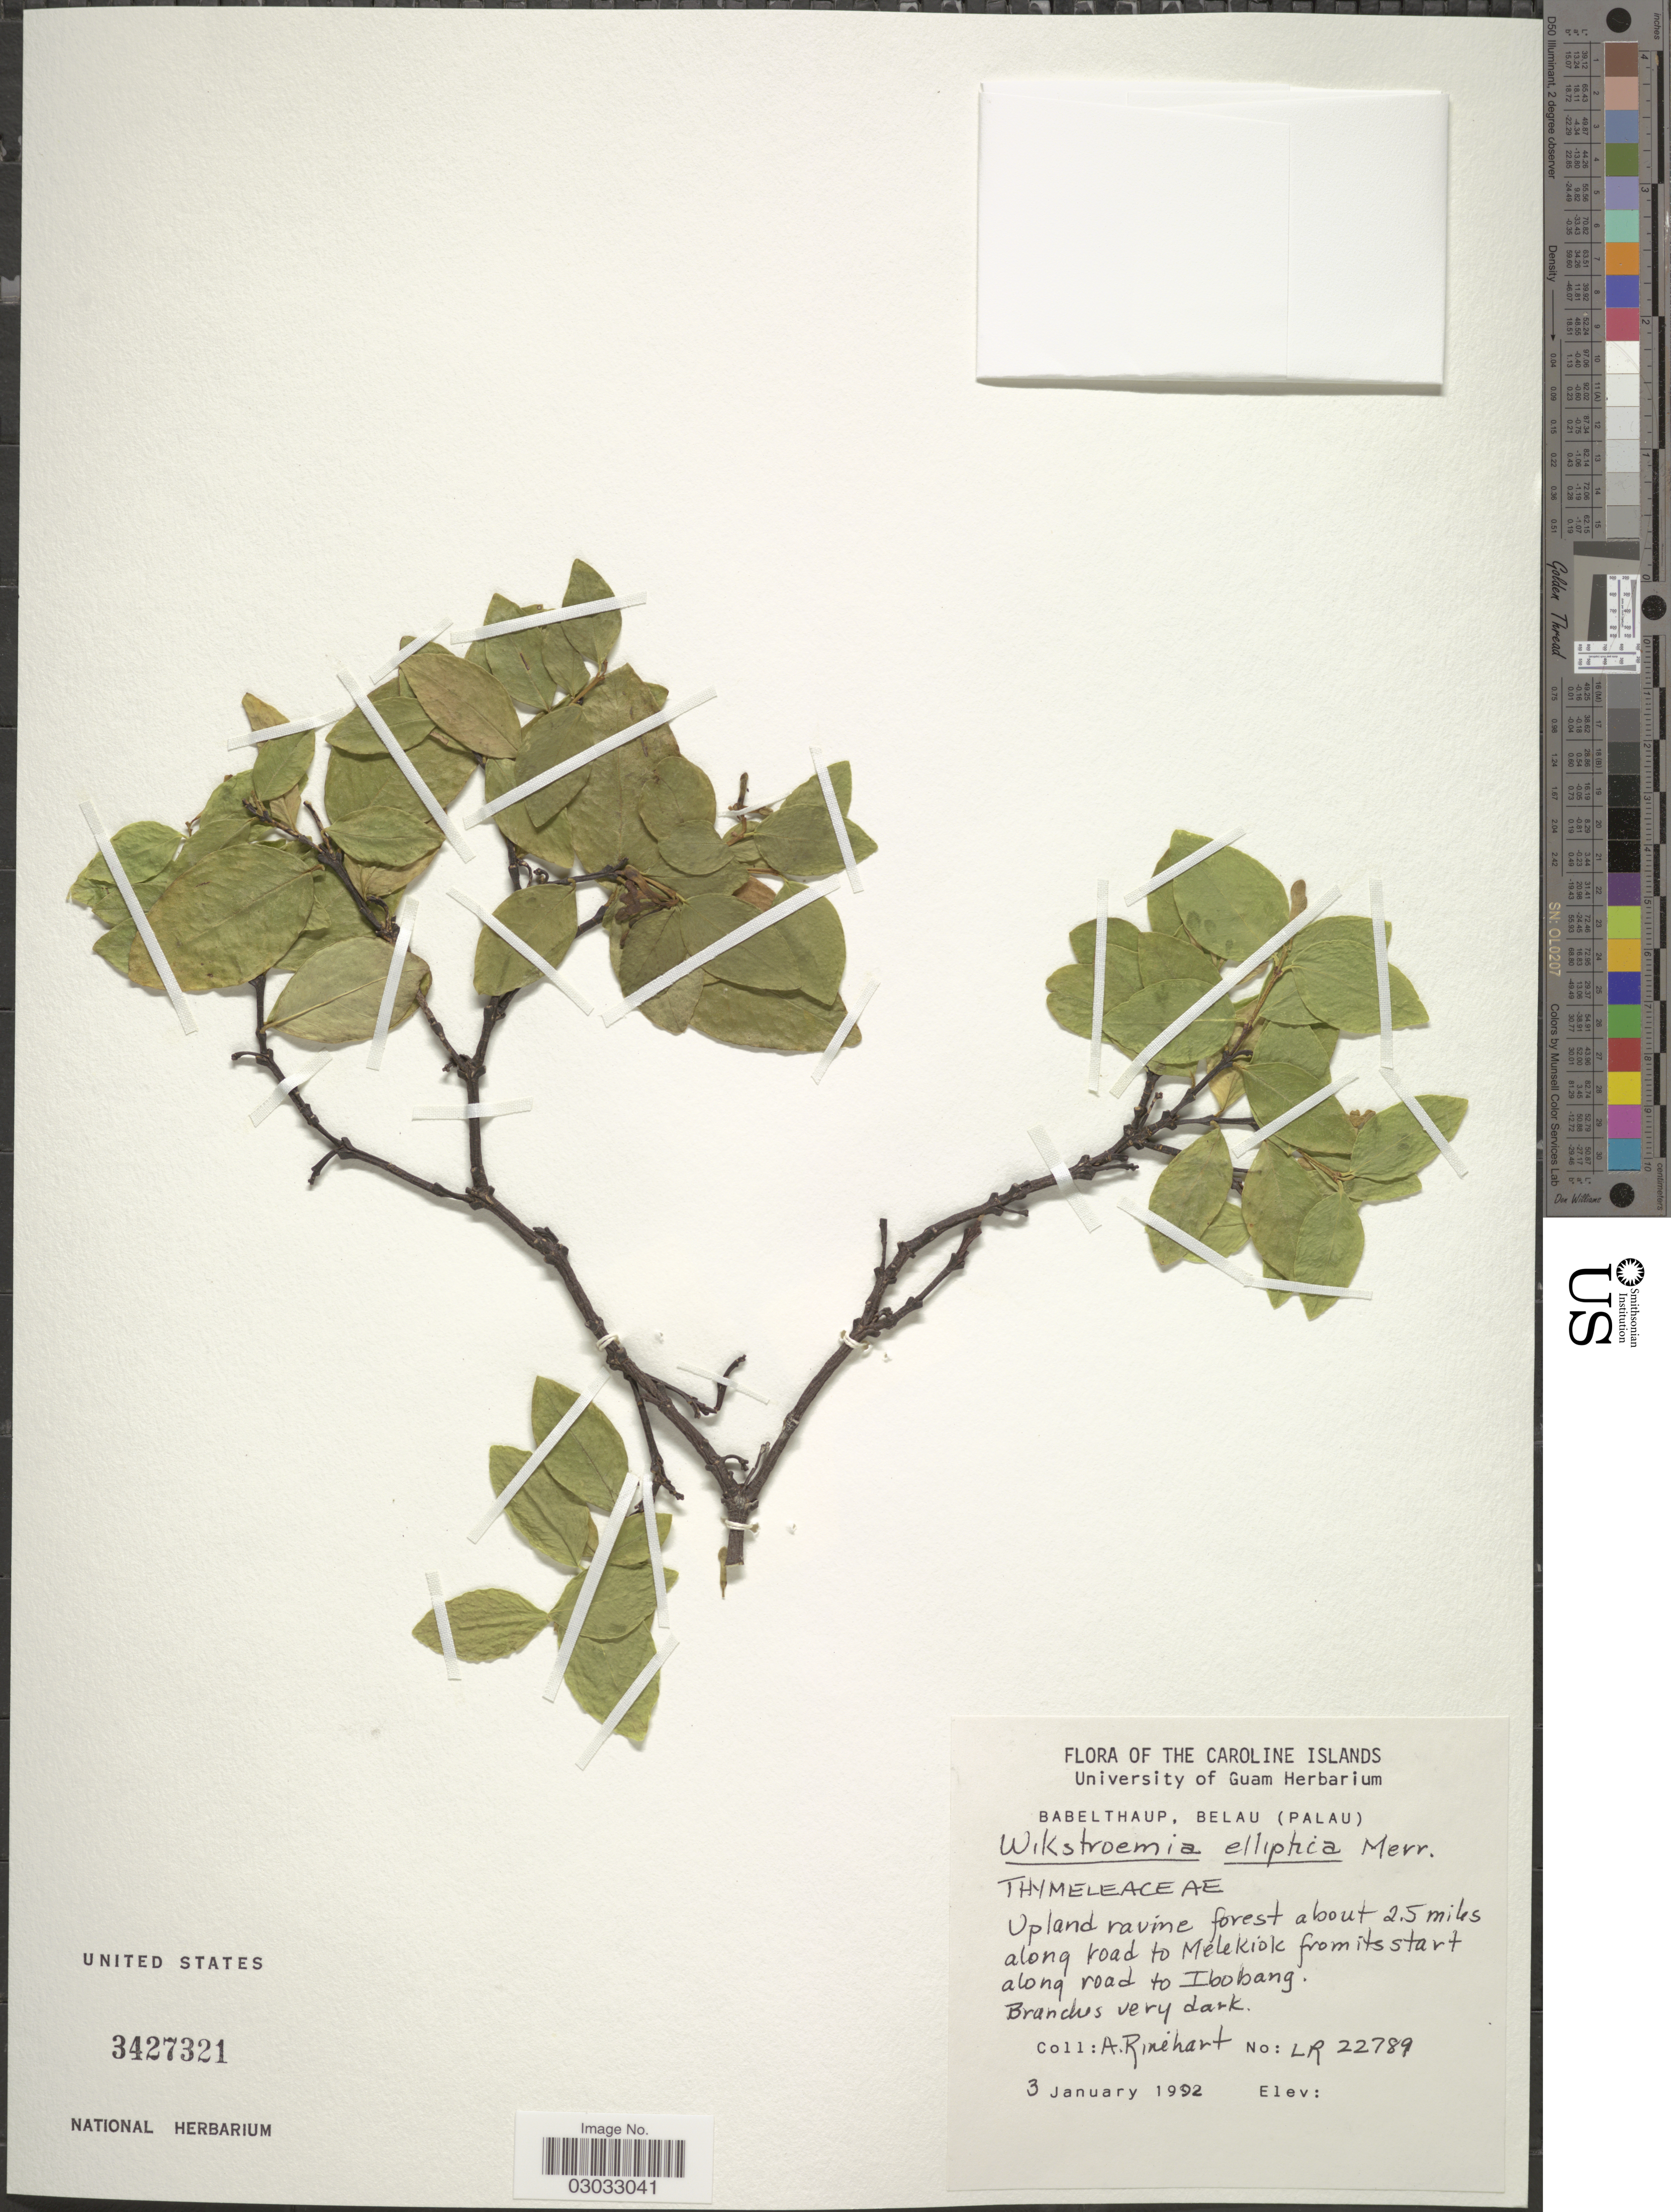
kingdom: Plantae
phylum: Tracheophyta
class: Magnoliopsida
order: Malvales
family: Thymelaeaceae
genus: Wikstroemia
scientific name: Wikstroemia elliptica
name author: Merr.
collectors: A. Rinehart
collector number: LR22789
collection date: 1992-01-03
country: Palau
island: Babeldaob [Babelthuap]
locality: The Caroline Islands, Babel Thaup, Belau (Palau). Upland ravine forest about 2.5 miles along road to Melekiok from its start along road to Ibobang.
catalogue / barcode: US 3427321